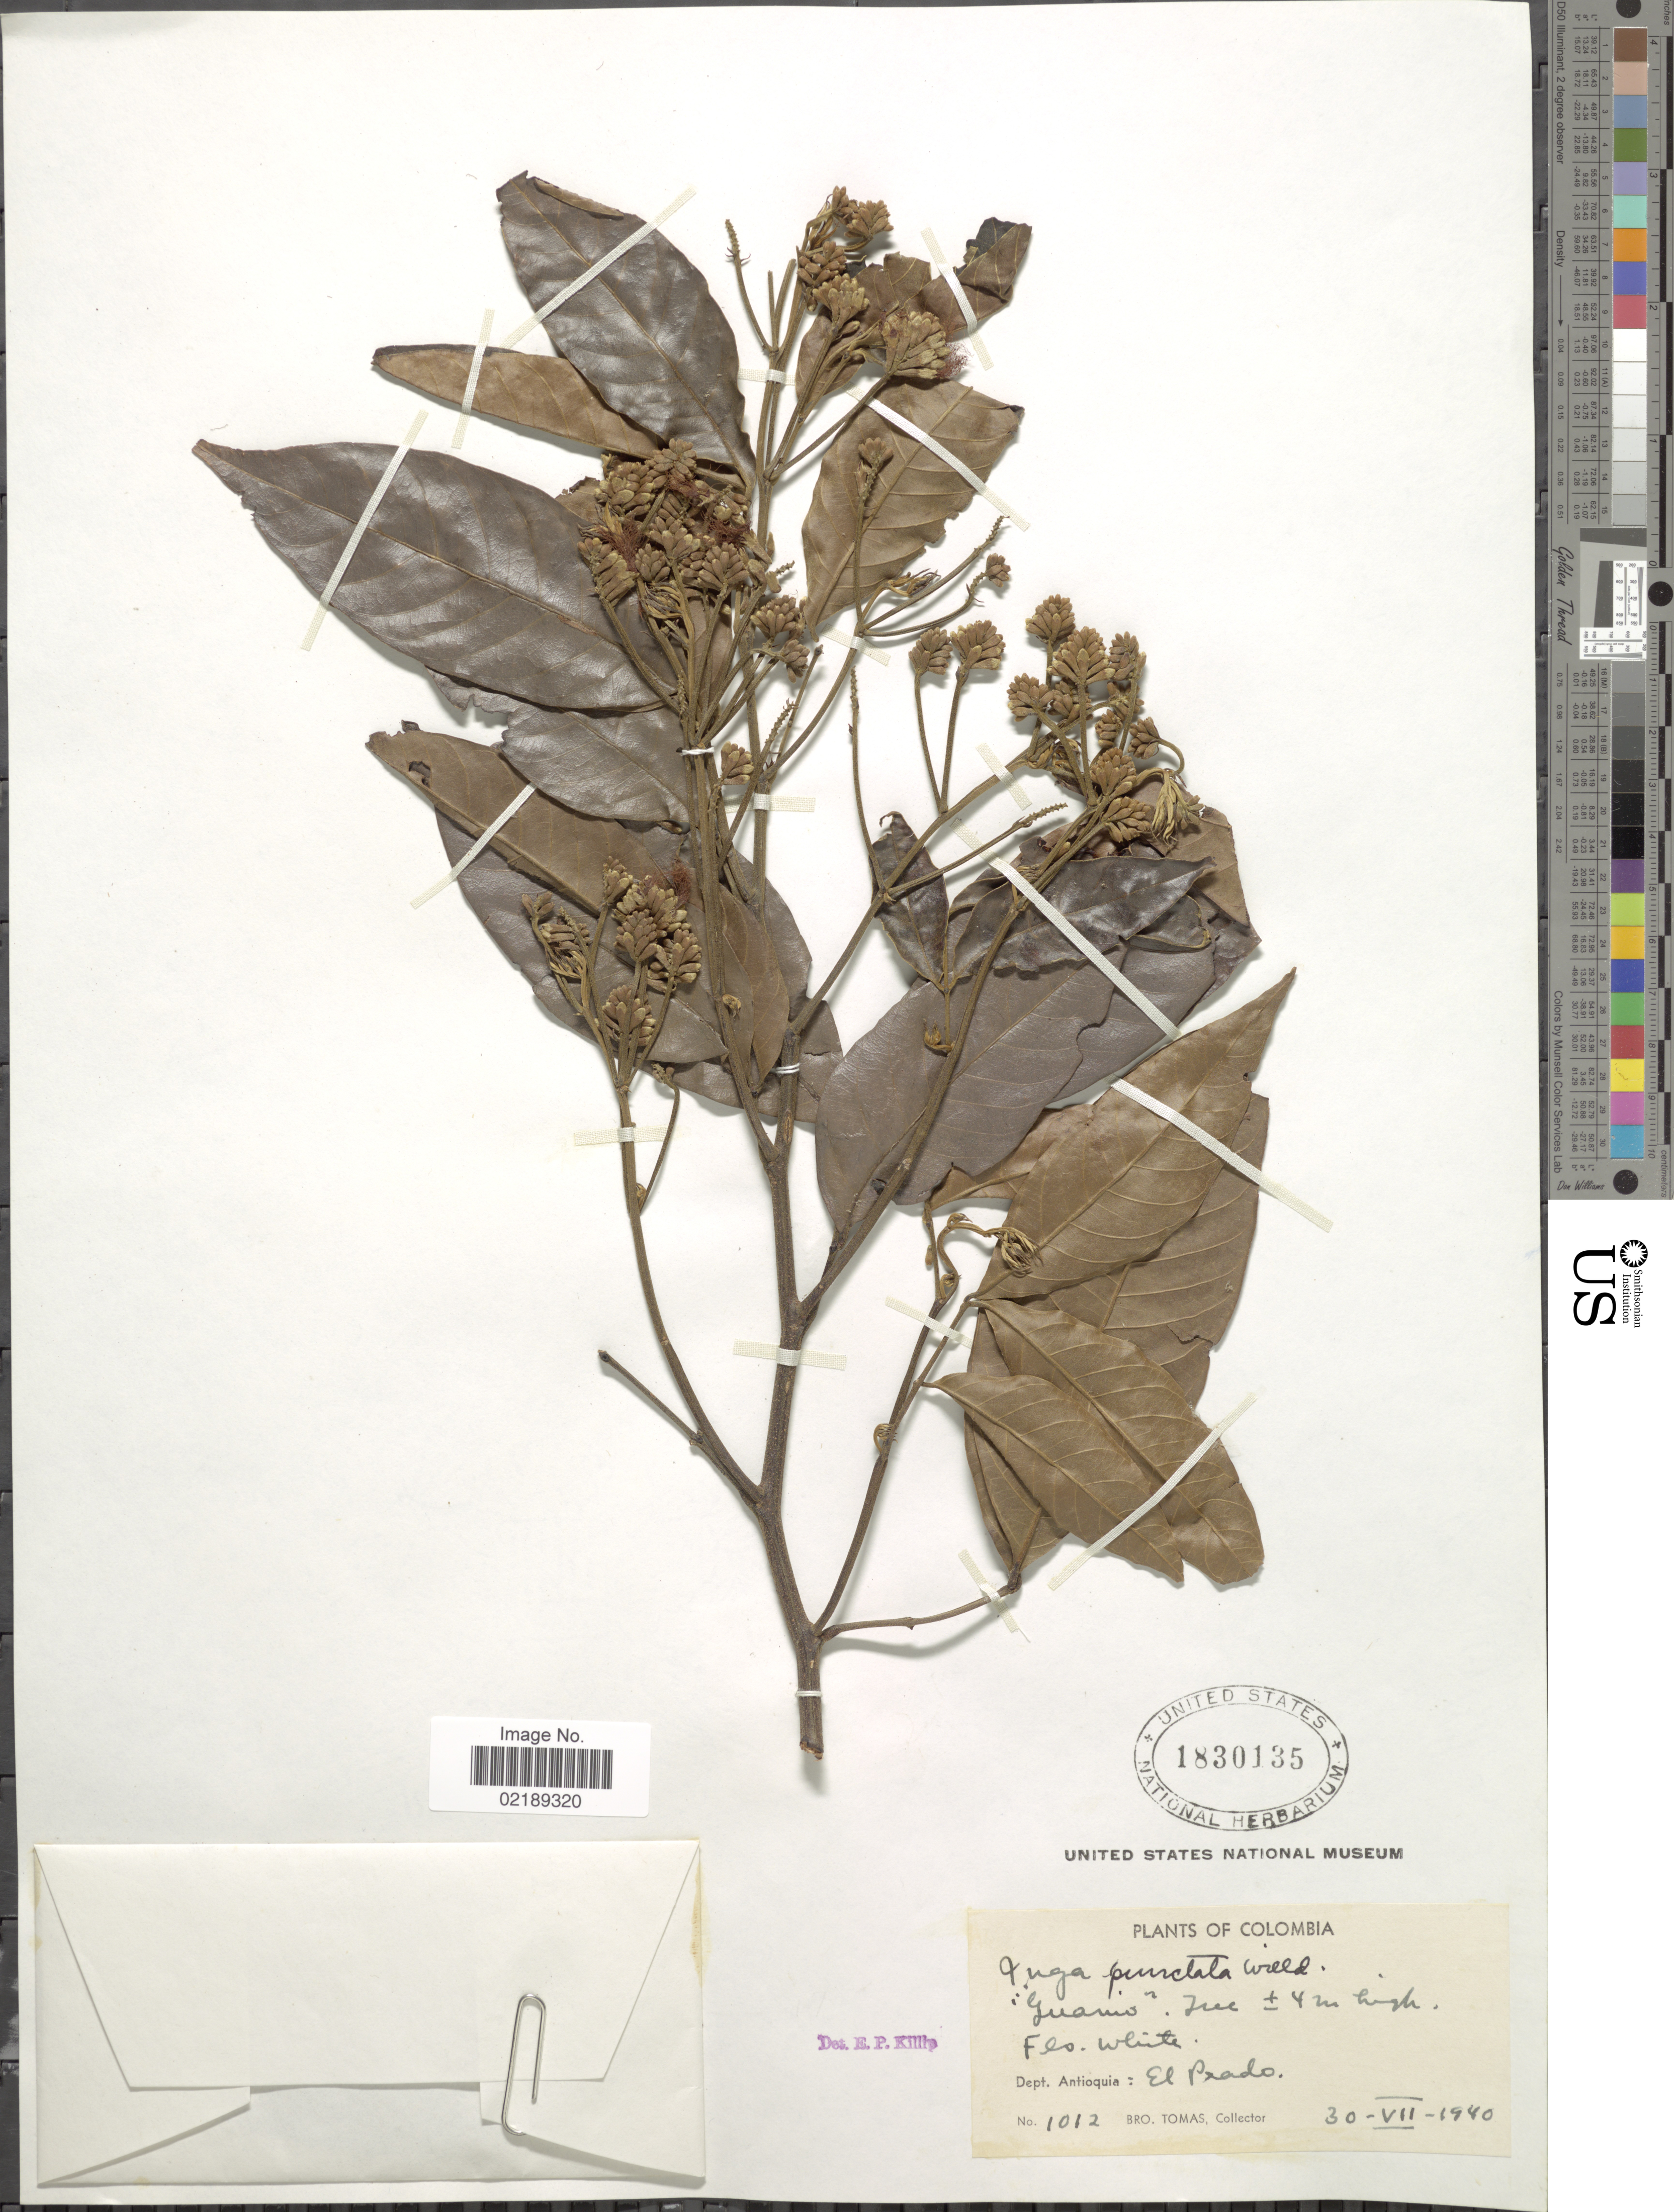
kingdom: Plantae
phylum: Tracheophyta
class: Magnoliopsida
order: Fabales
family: Fabaceae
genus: Inga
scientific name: Inga punctata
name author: Willd.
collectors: B. Tomas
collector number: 1012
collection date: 1940-07-30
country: Colombia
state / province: Antioquia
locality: Guamo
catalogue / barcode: US 1830135